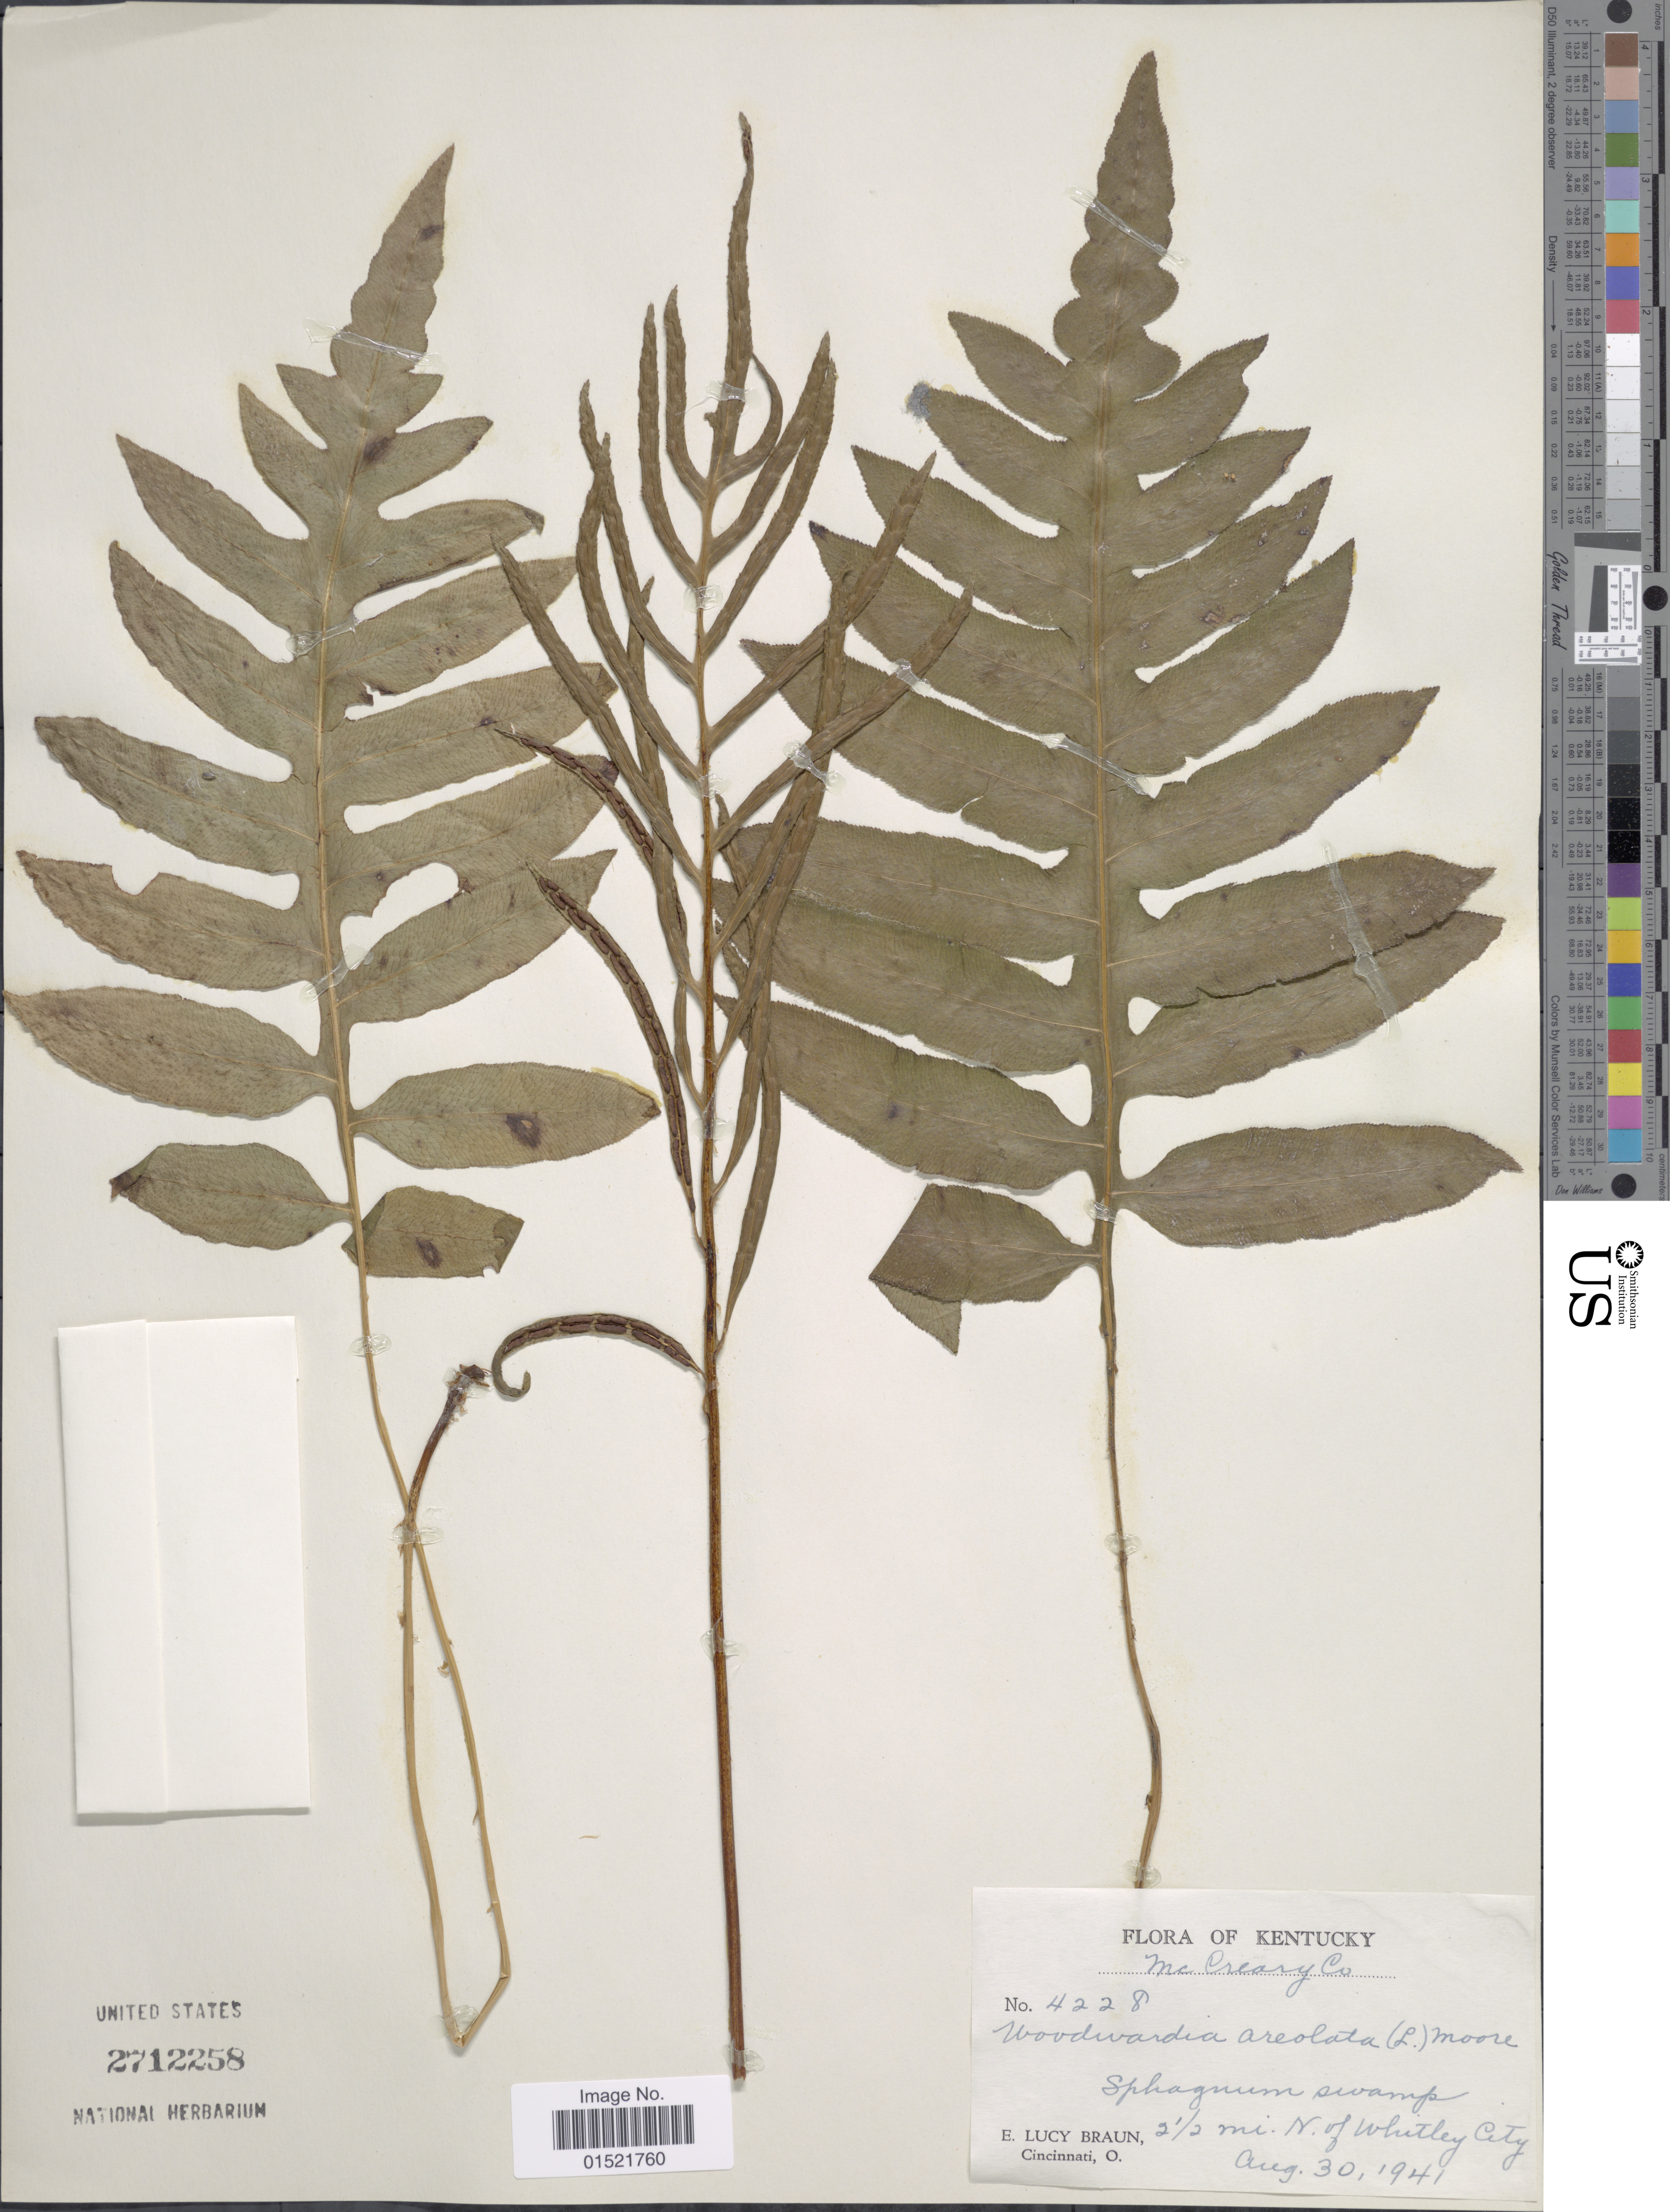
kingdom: Plantae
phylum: Tracheophyta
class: Polypodiopsida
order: Polypodiales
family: Blechnaceae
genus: Woodwardia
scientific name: Woodwardia areolata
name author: (L.) T. Moore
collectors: E. L. Braun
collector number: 4228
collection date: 1941-08-30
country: United States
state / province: Kentucky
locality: McCreary Co., Sphagnum swamp, 2 1/2 mi. N. of Whitley City.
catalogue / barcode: US 2712258